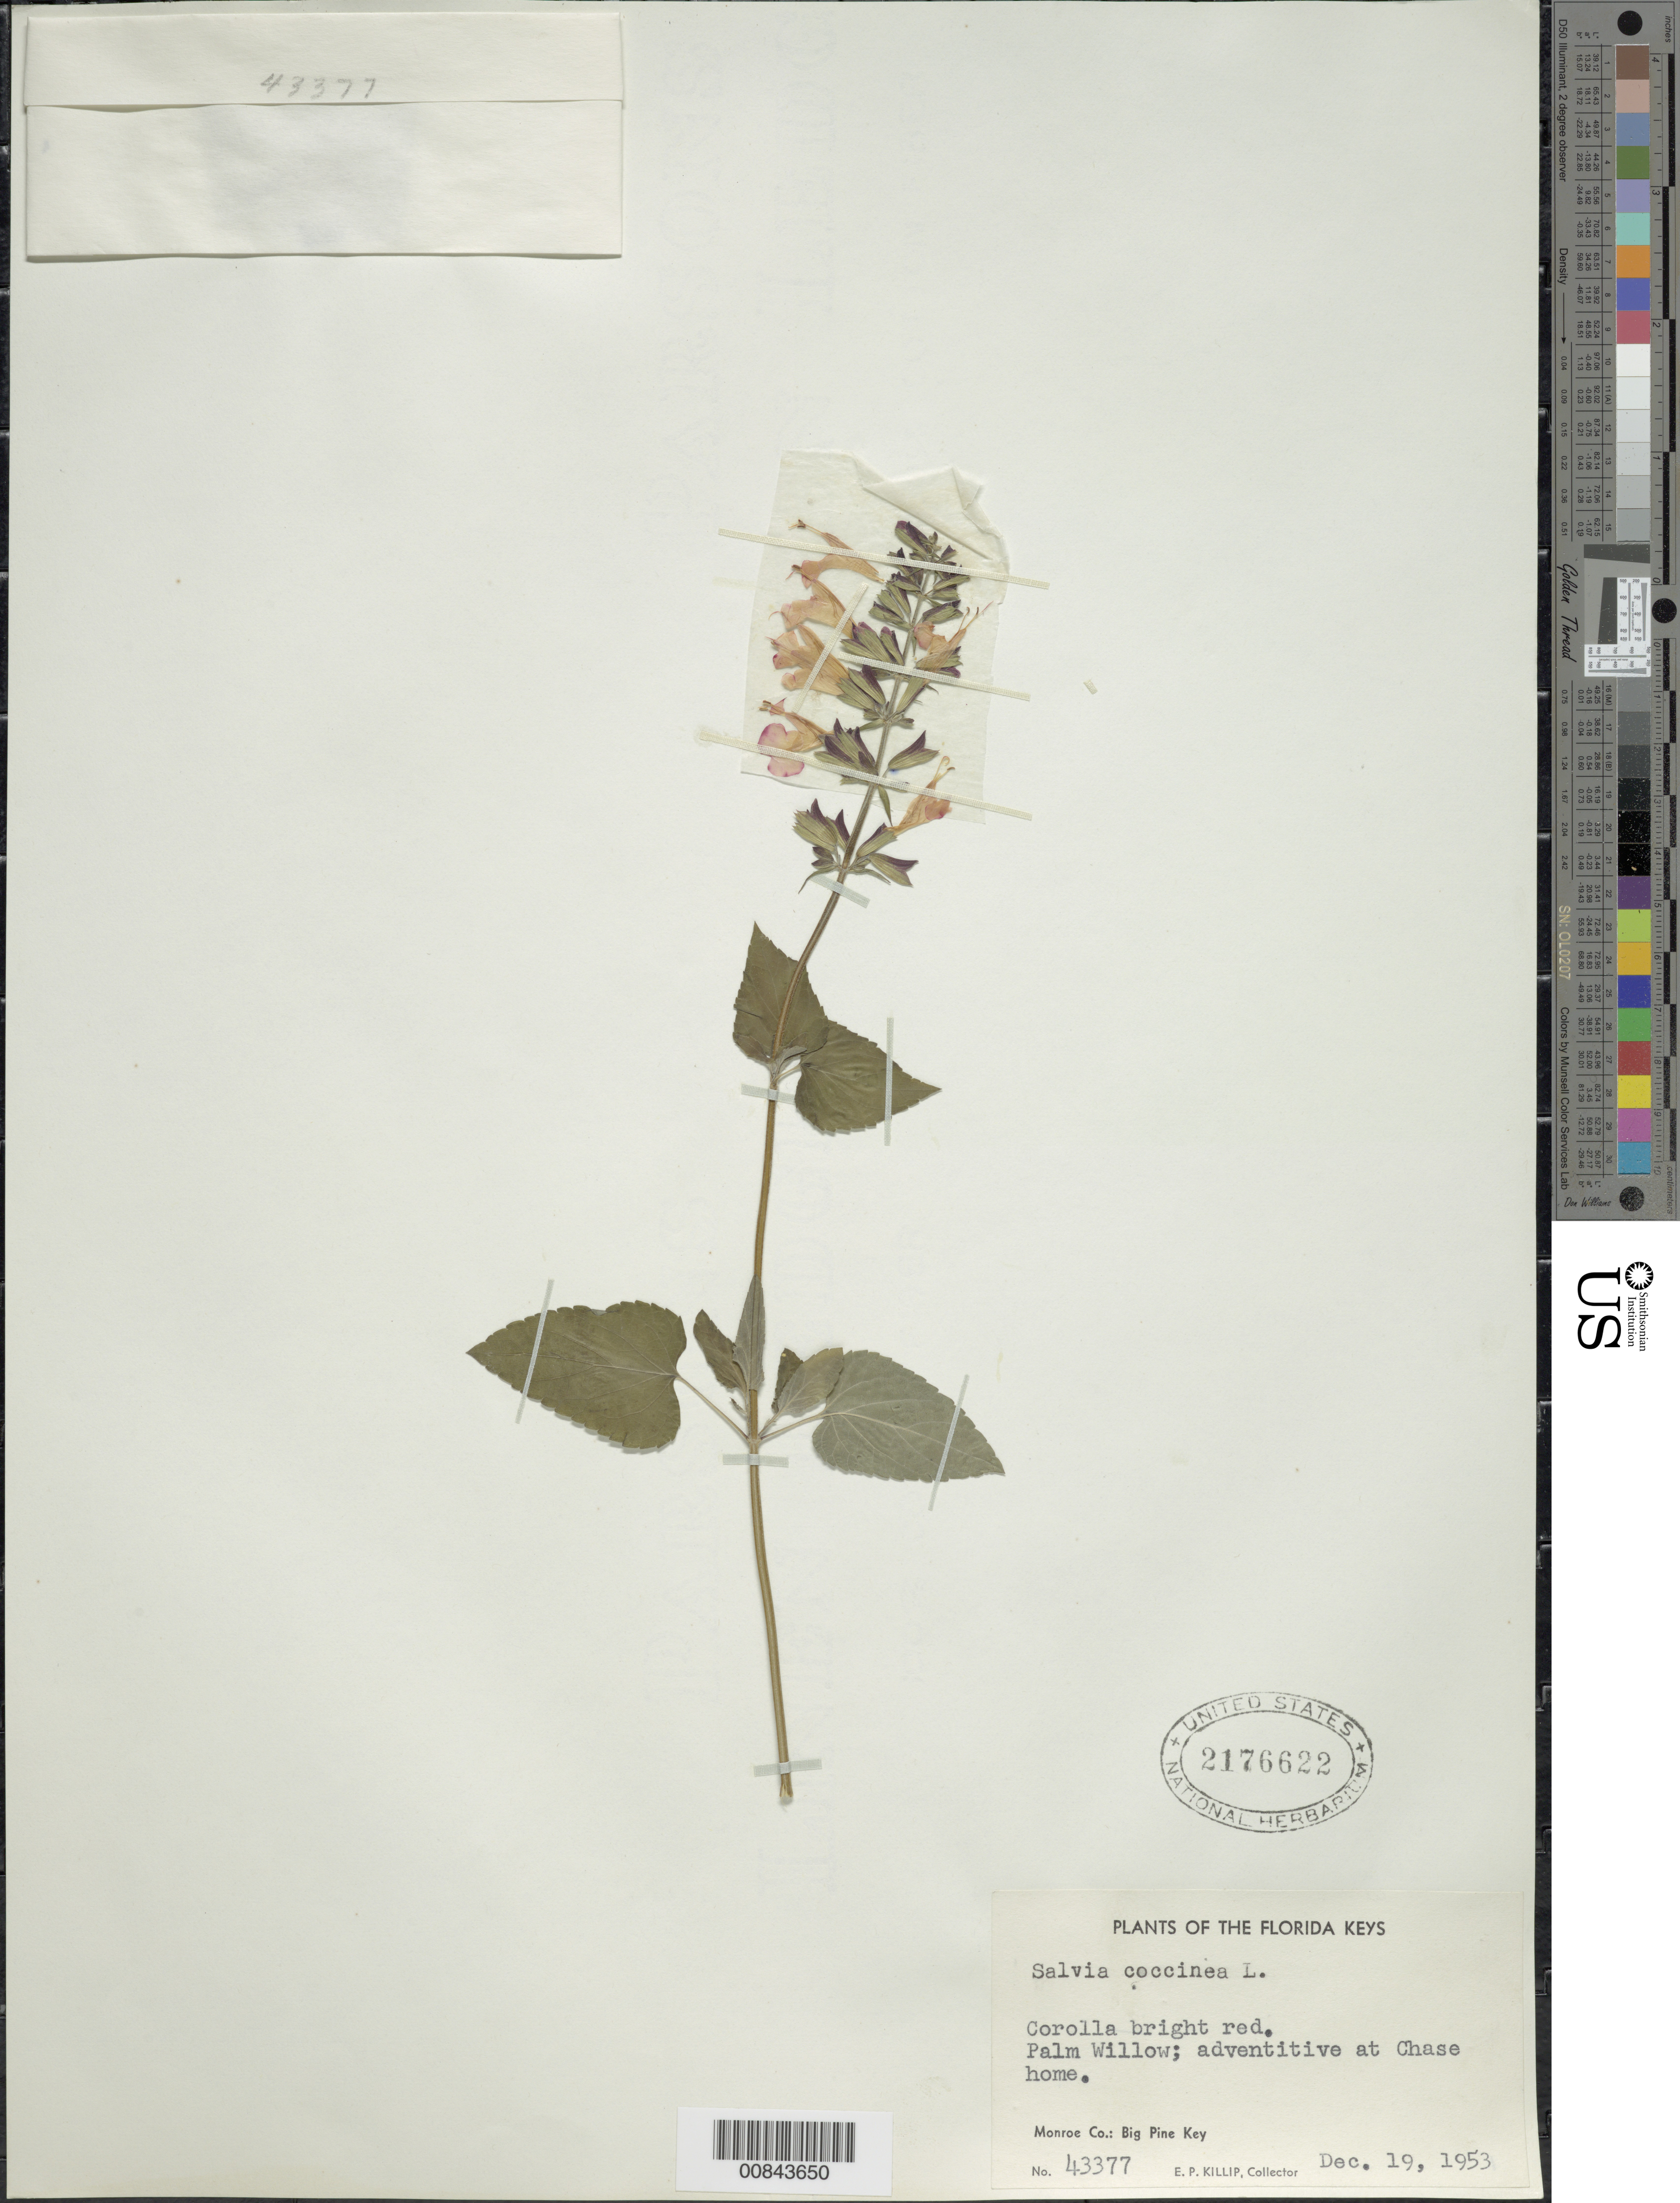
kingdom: Plantae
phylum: Tracheophyta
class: Magnoliopsida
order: Lamiales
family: Lamiaceae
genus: Salvia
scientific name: Salvia coccinea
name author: B. Juss. ex Etl.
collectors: E. P. Killip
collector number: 43377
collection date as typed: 19 Dec 1953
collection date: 1953-12-19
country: United States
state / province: Florida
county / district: Monroe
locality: Big Pine Key, Palm Willow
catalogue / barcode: US 2176622